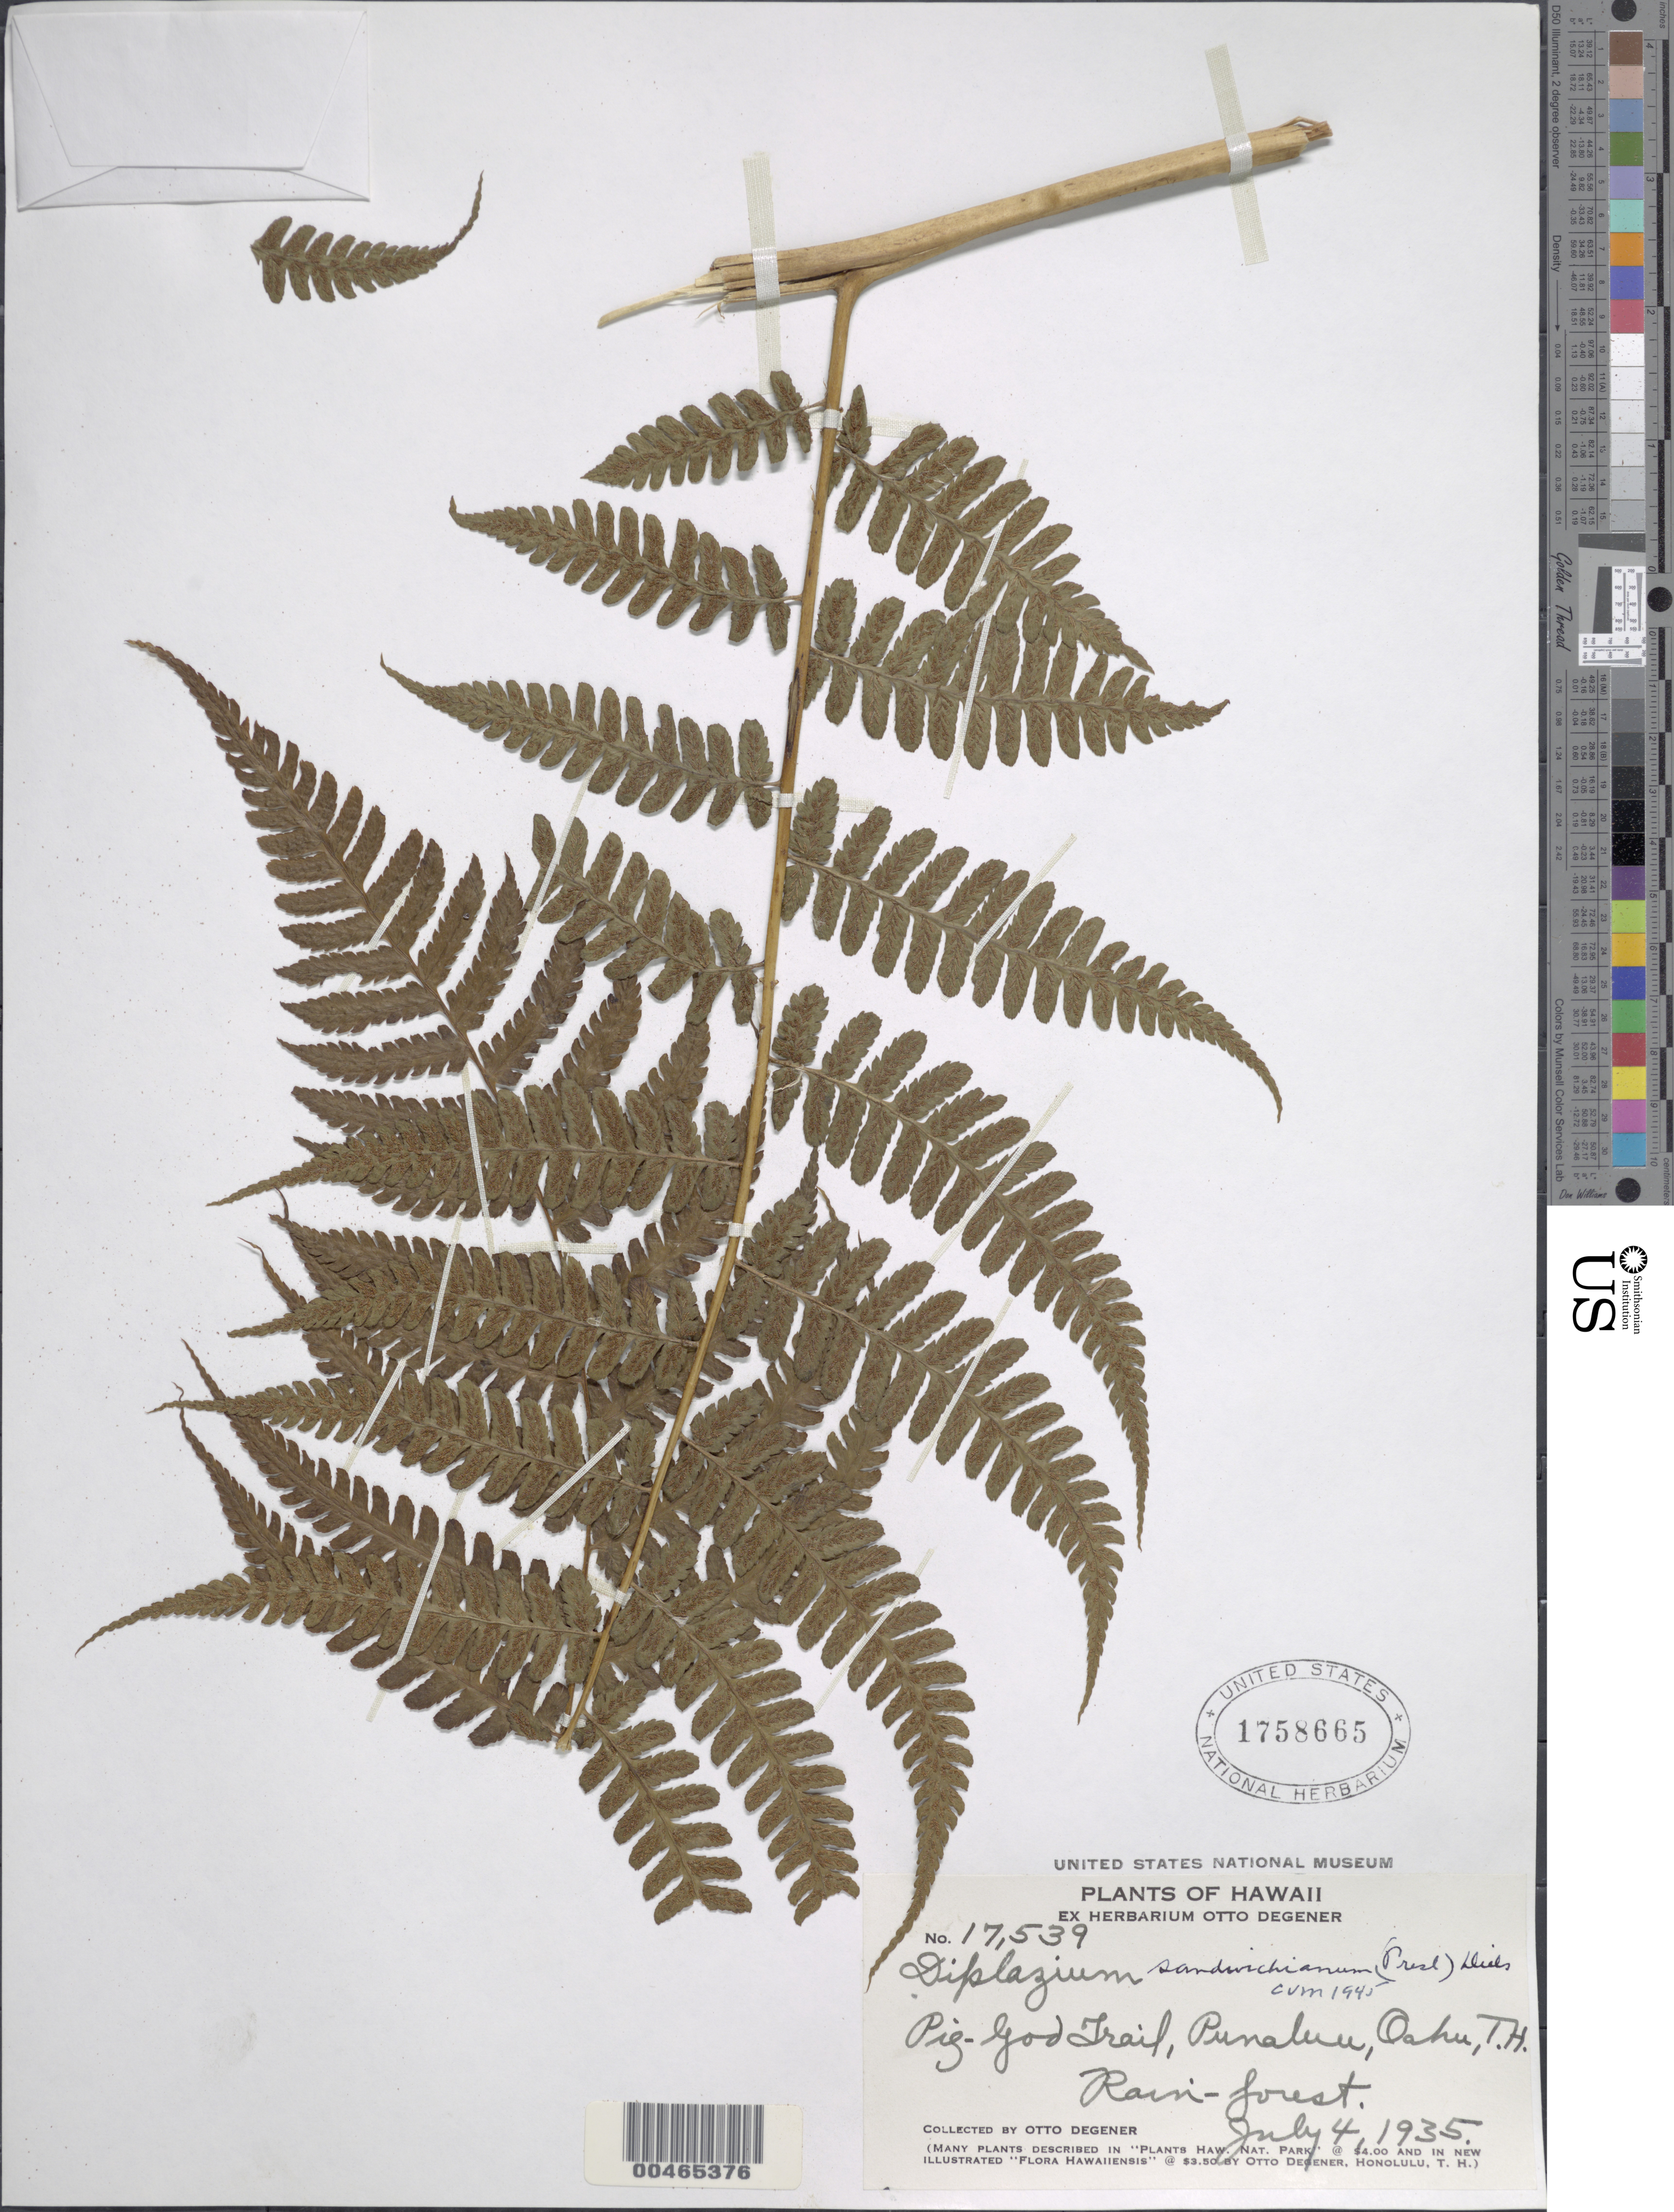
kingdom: Plantae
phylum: Tracheophyta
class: Polypodiopsida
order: Polypodiales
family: Athyriaceae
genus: Diplazium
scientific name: Diplazium sandwichianum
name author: (C. Presl) Diels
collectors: O. Degener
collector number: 17539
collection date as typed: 4 Jul 1935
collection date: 1935-07-04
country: United States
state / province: Hawaii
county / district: Honolulu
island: Oahu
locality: Pig-God Trail, Punaluu, Oahu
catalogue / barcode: US 1758665